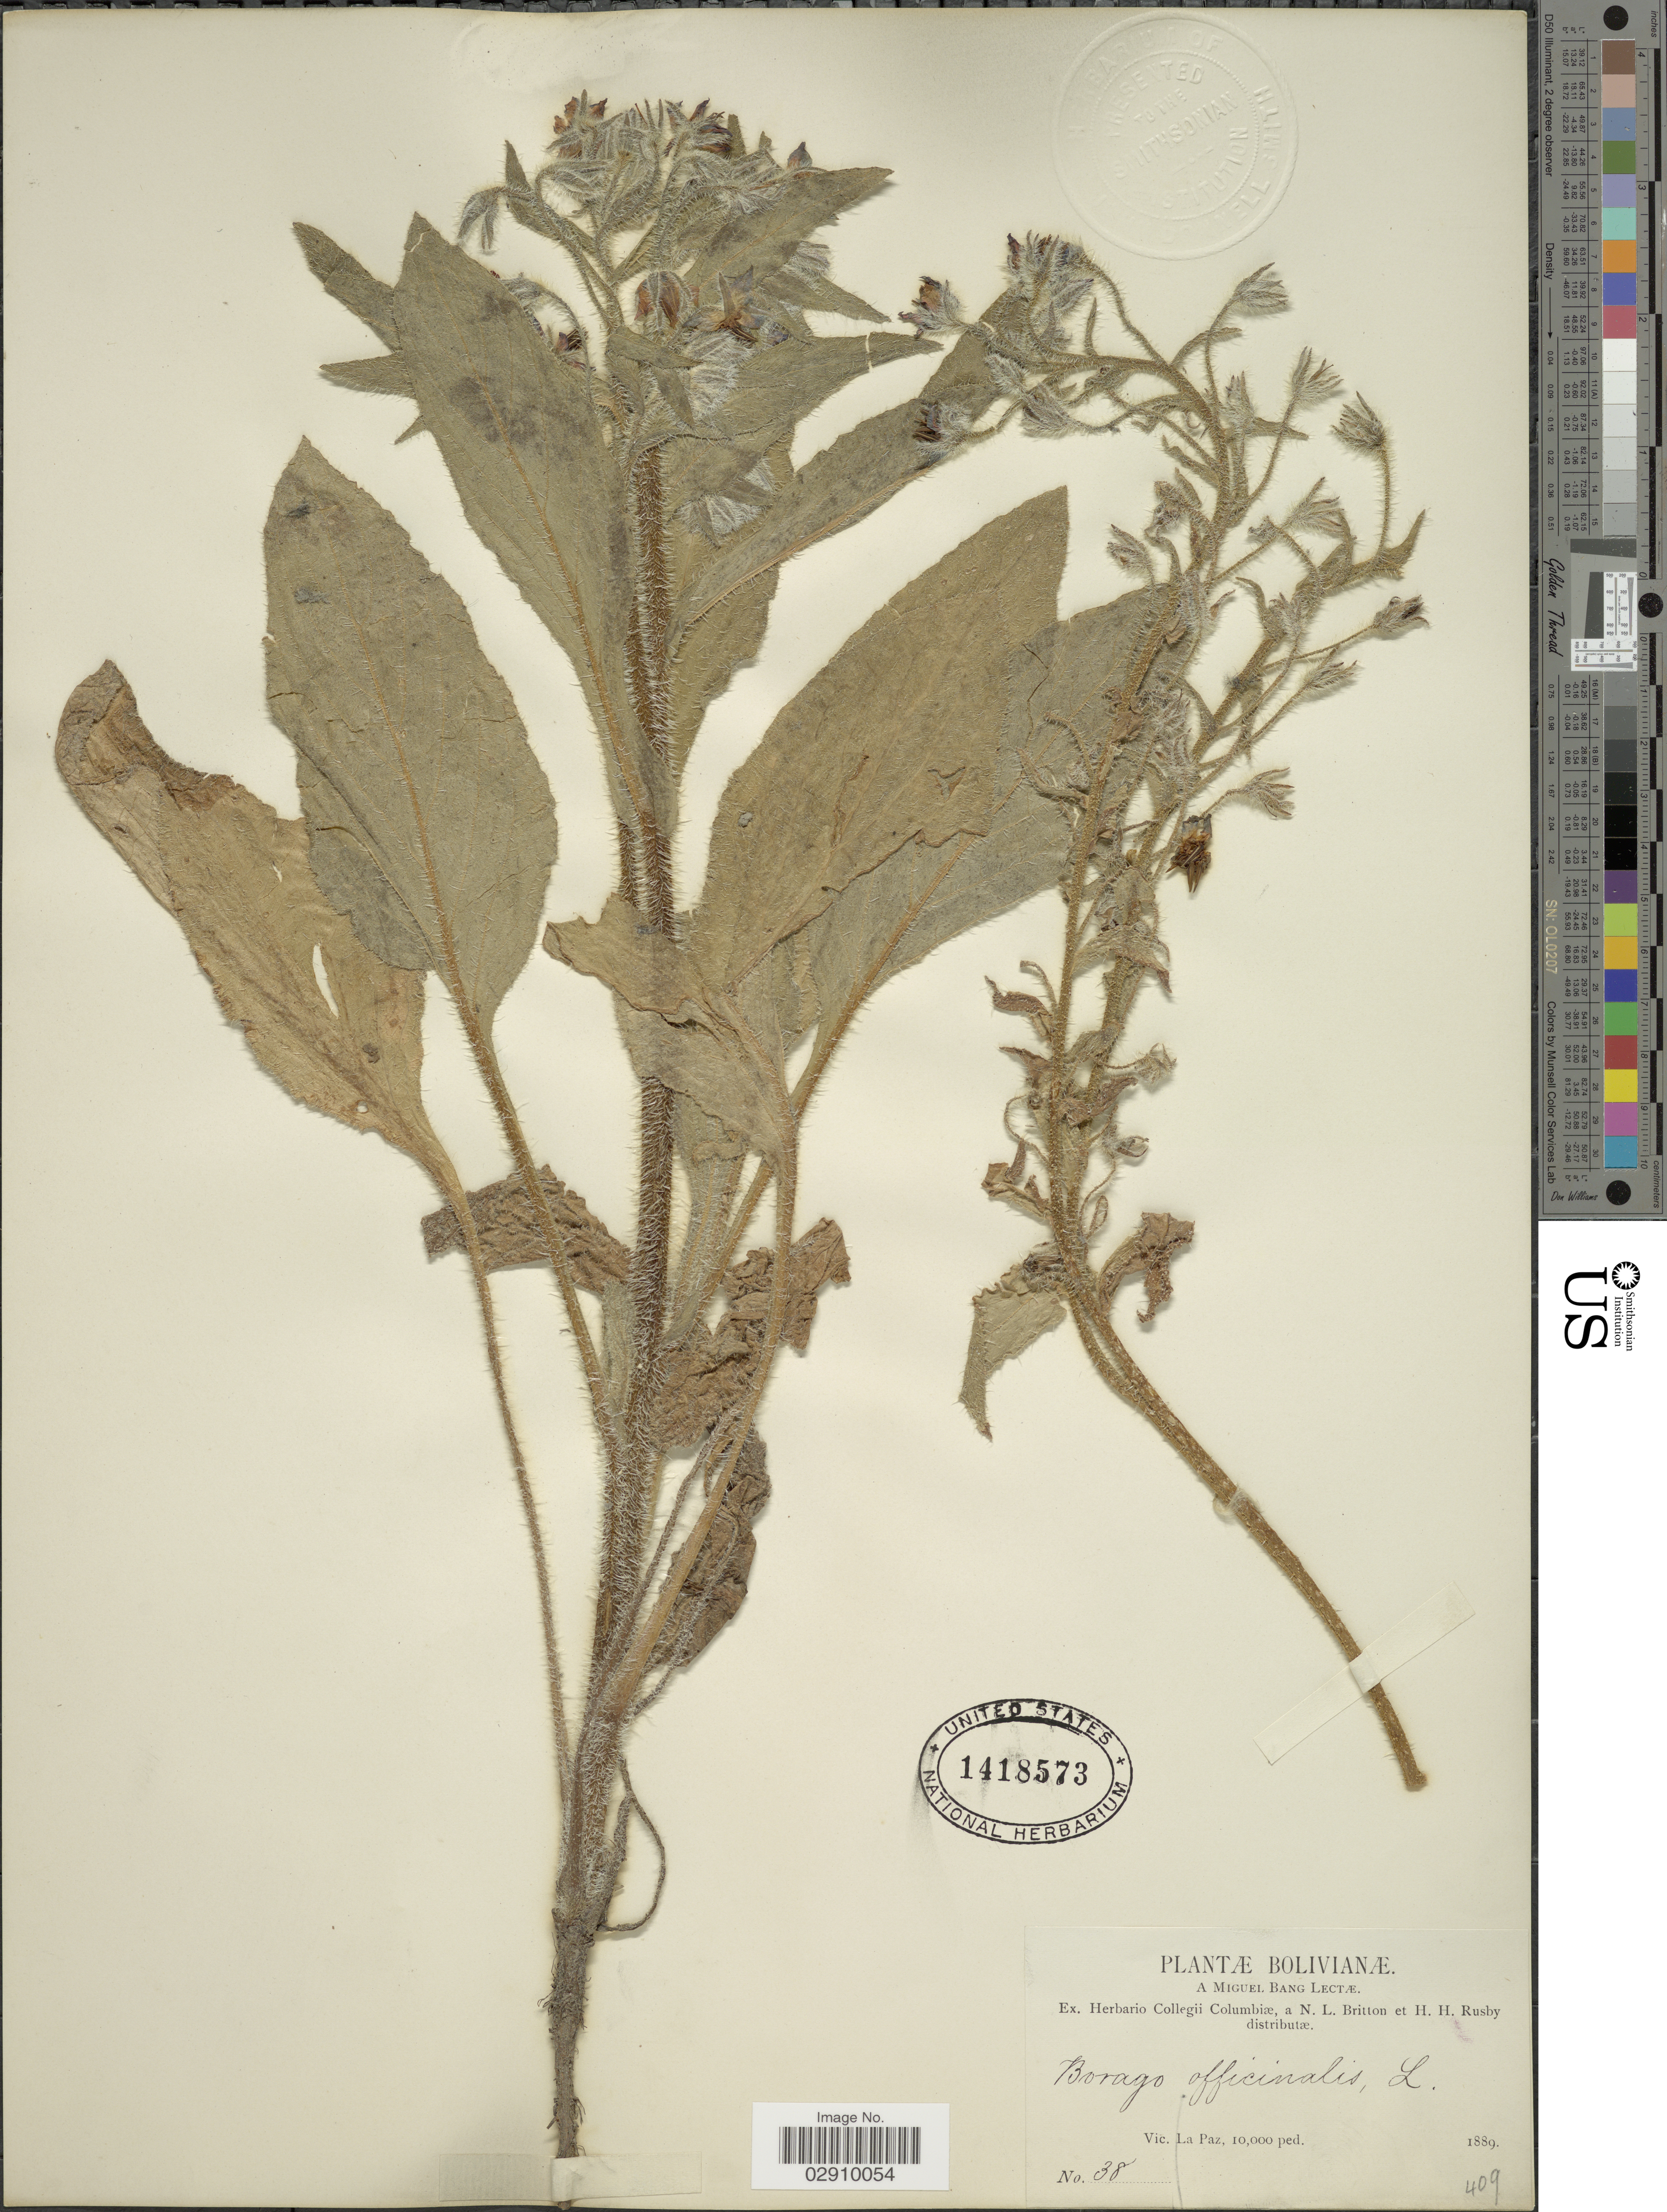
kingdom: Plantae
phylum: Tracheophyta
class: Magnoliopsida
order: Boraginales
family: Boraginaceae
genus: Borago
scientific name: Borago officinalis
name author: L.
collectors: M. Bang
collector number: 38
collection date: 1889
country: Bolivia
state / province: La Paz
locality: Vic. La Paz.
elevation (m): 3048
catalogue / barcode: US 1418573